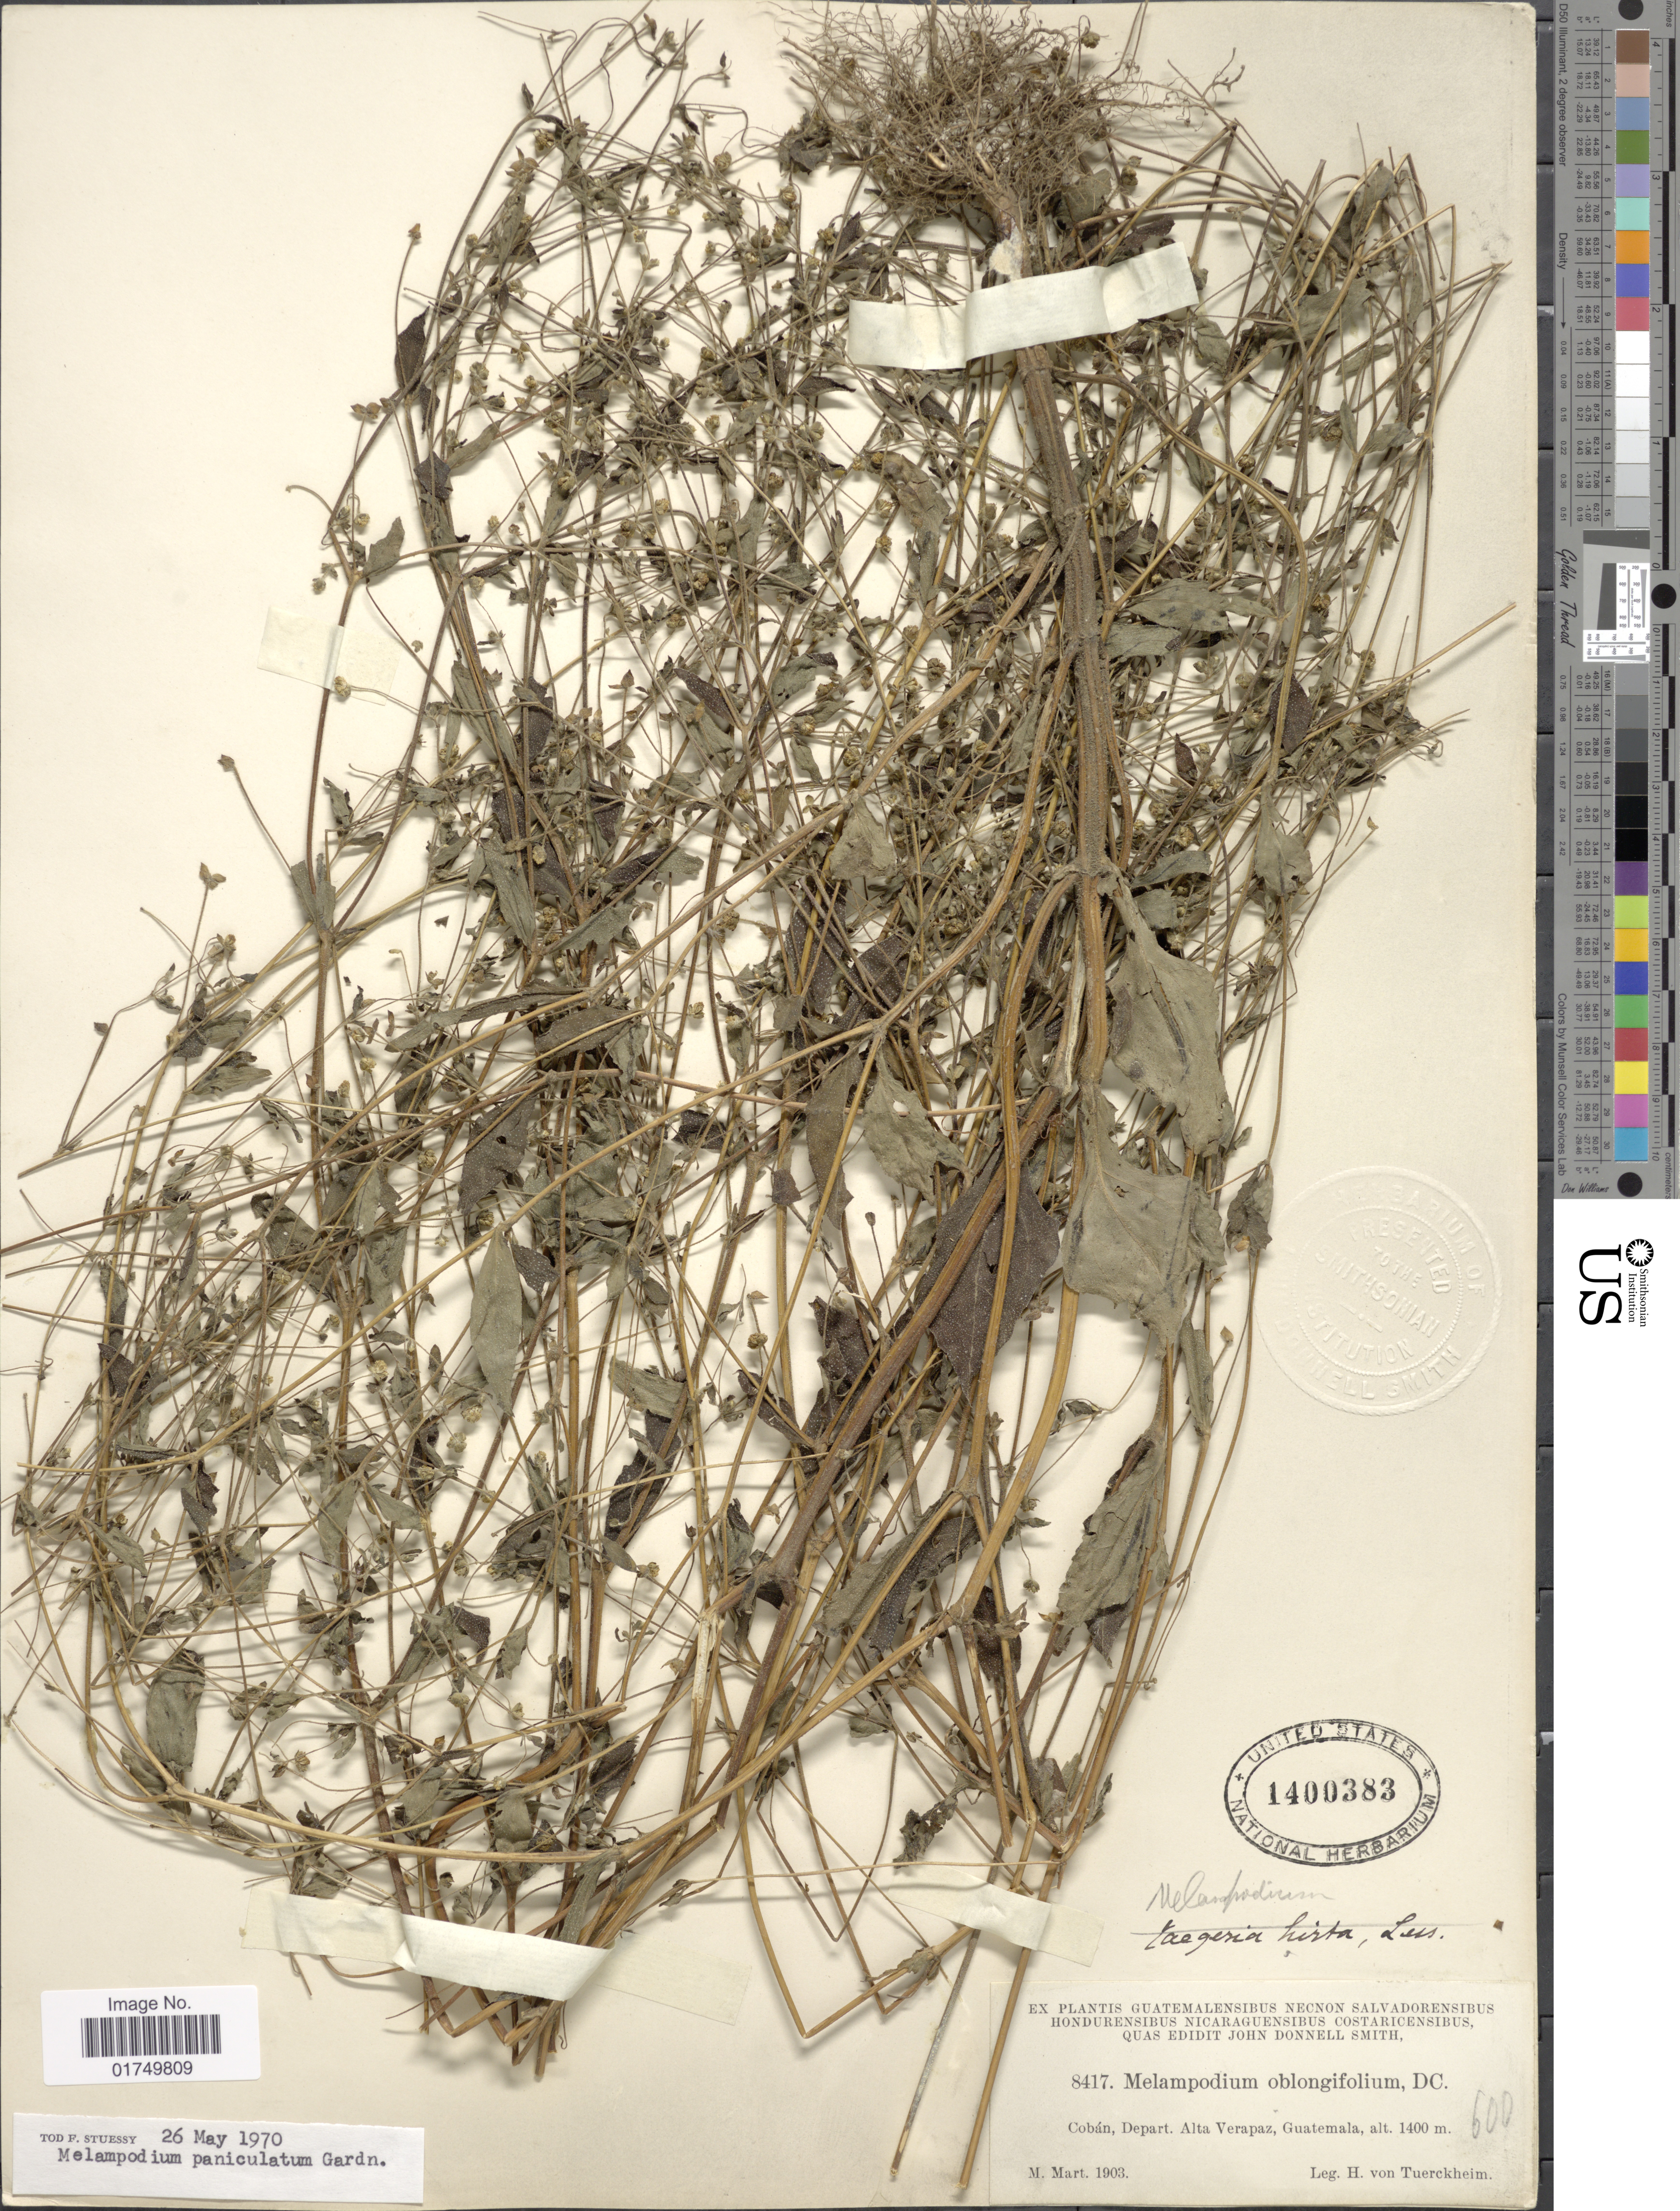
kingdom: Plantae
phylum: Tracheophyta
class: Magnoliopsida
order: Asterales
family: Asteraceae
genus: Melampodium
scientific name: Melampodium paniculatum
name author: Gardner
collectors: H. von Türckheim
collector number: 8417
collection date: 1903-03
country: Guatemala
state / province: Alta Verapaz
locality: Cobán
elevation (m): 1400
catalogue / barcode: US 1400383